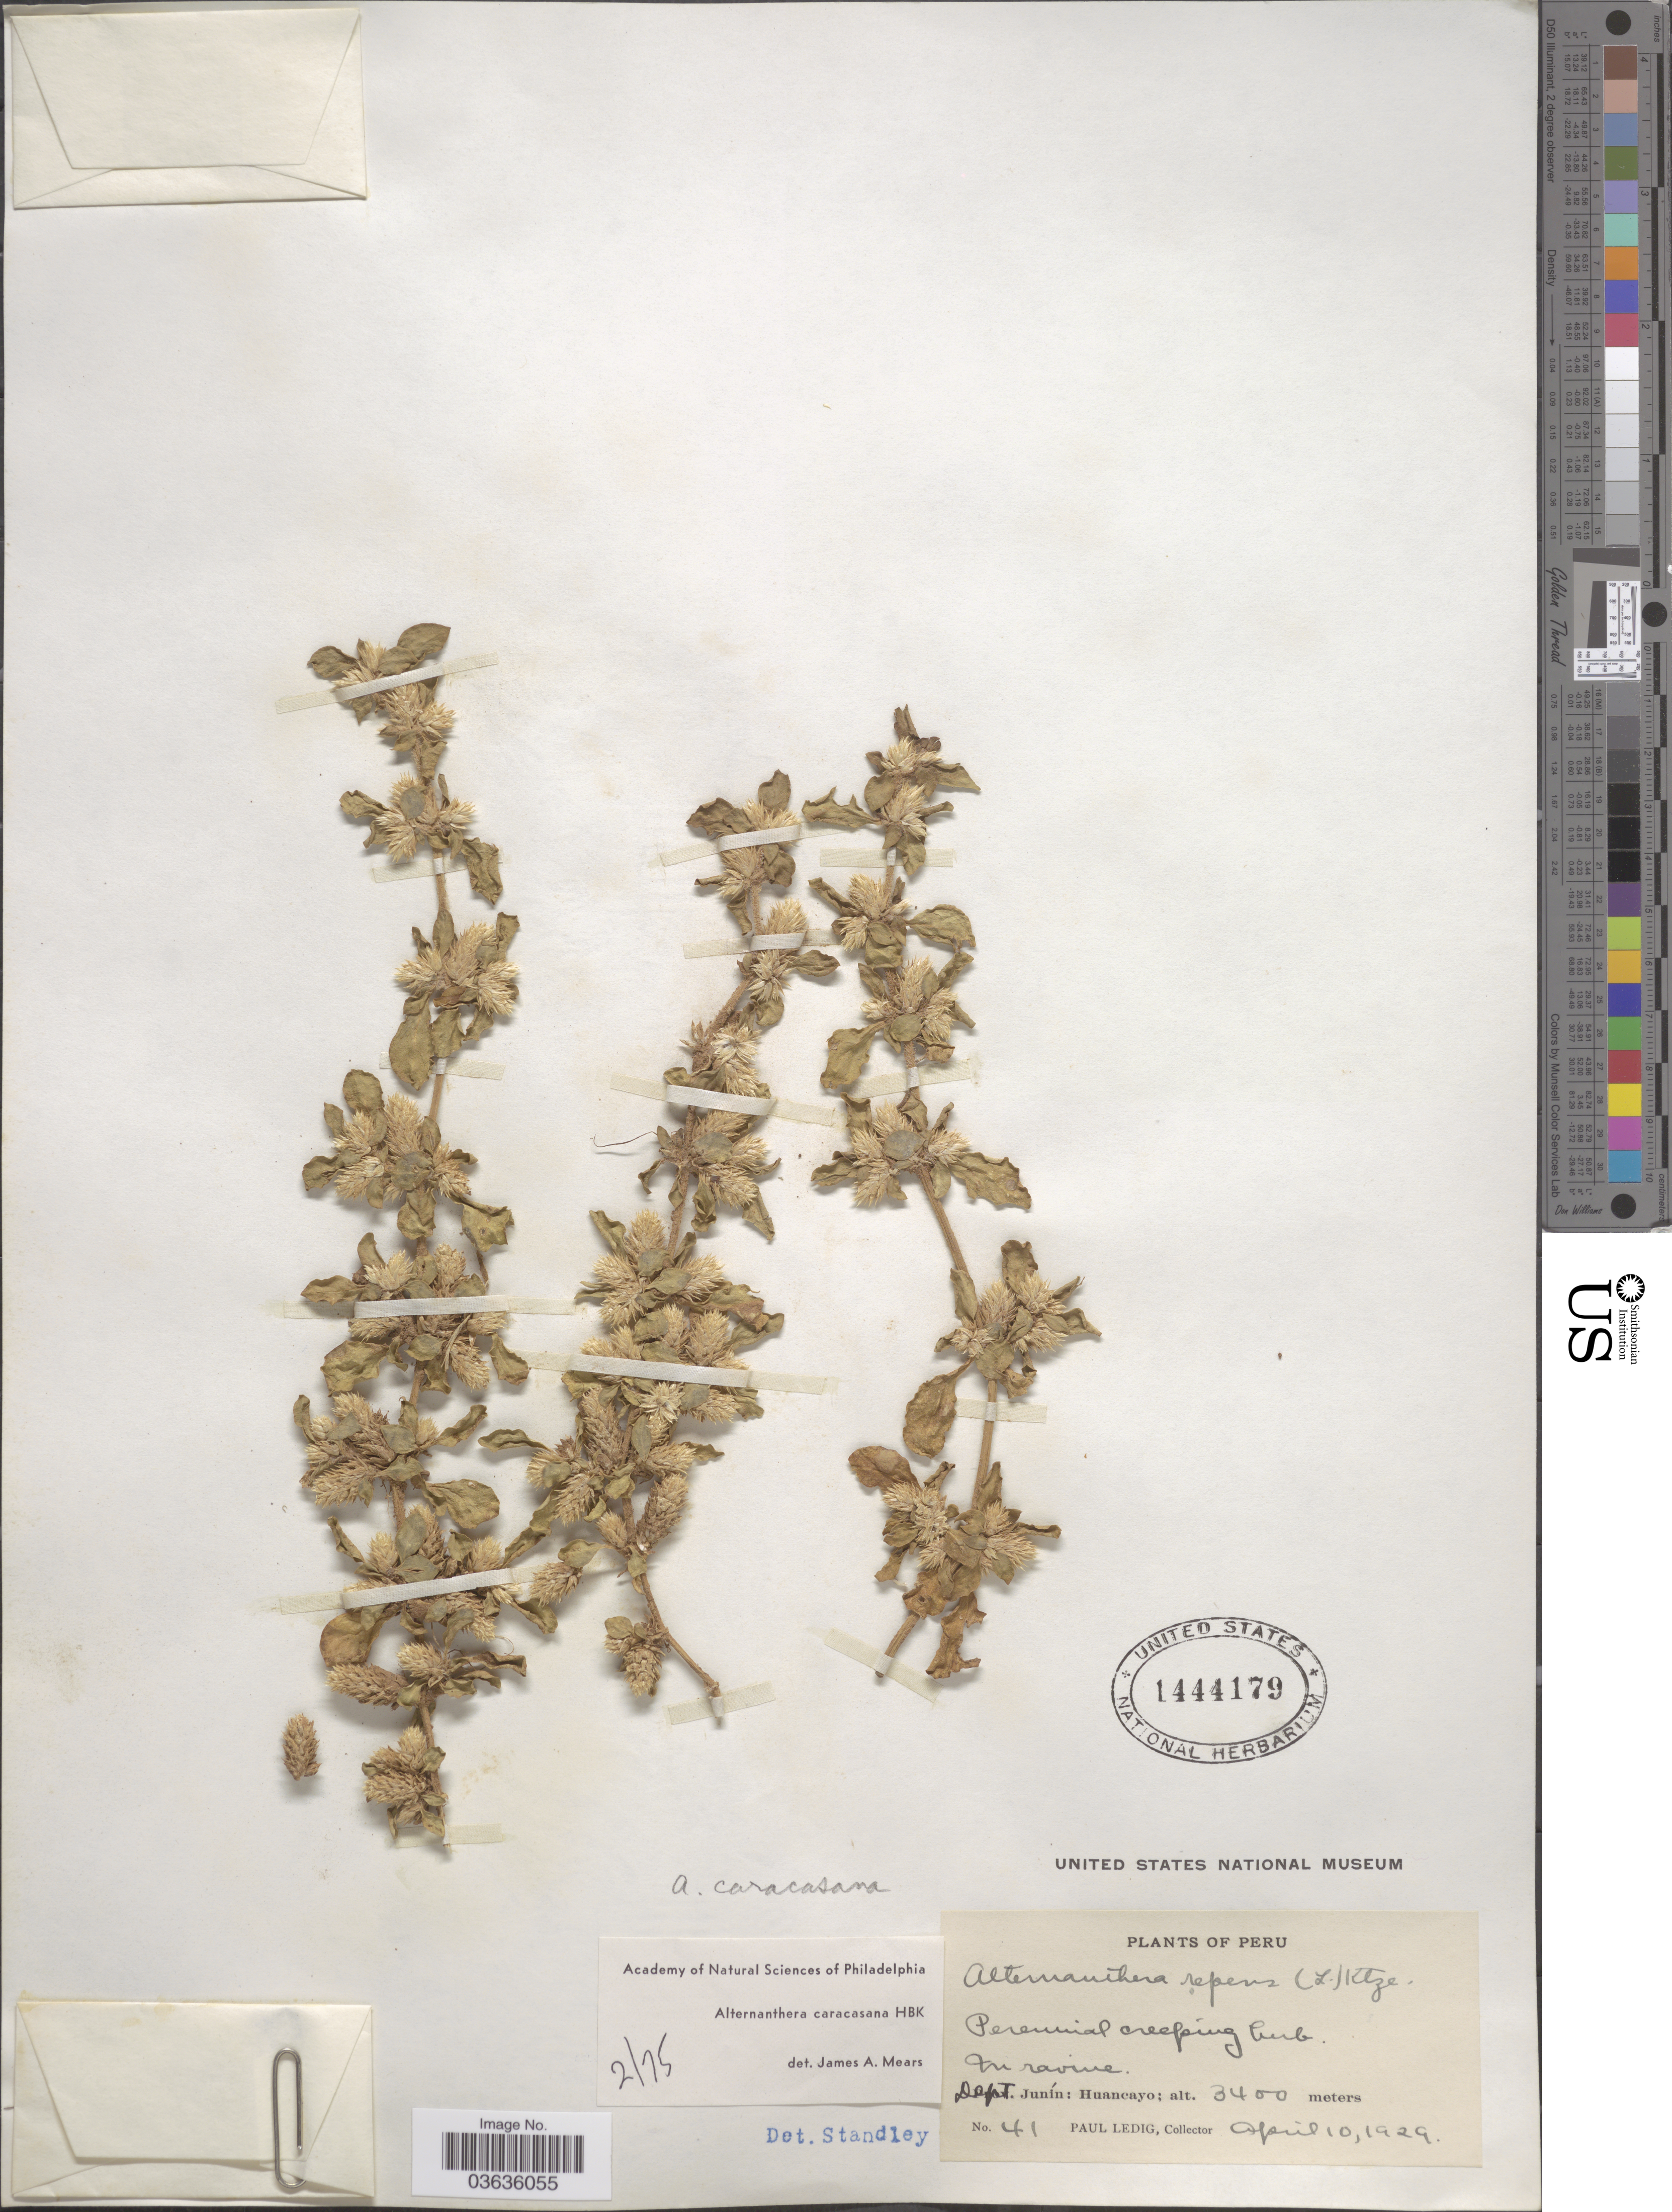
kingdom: Plantae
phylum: Tracheophyta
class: Magnoliopsida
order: Caryophyllales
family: Amaranthaceae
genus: Alternanthera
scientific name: Alternanthera caracasana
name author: Kunth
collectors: P. Ledig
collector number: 41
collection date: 1929-04-10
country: Peru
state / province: Junín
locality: In ravine. Dept. Junín: Huancayo.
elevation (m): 3400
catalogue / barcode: US 1444179